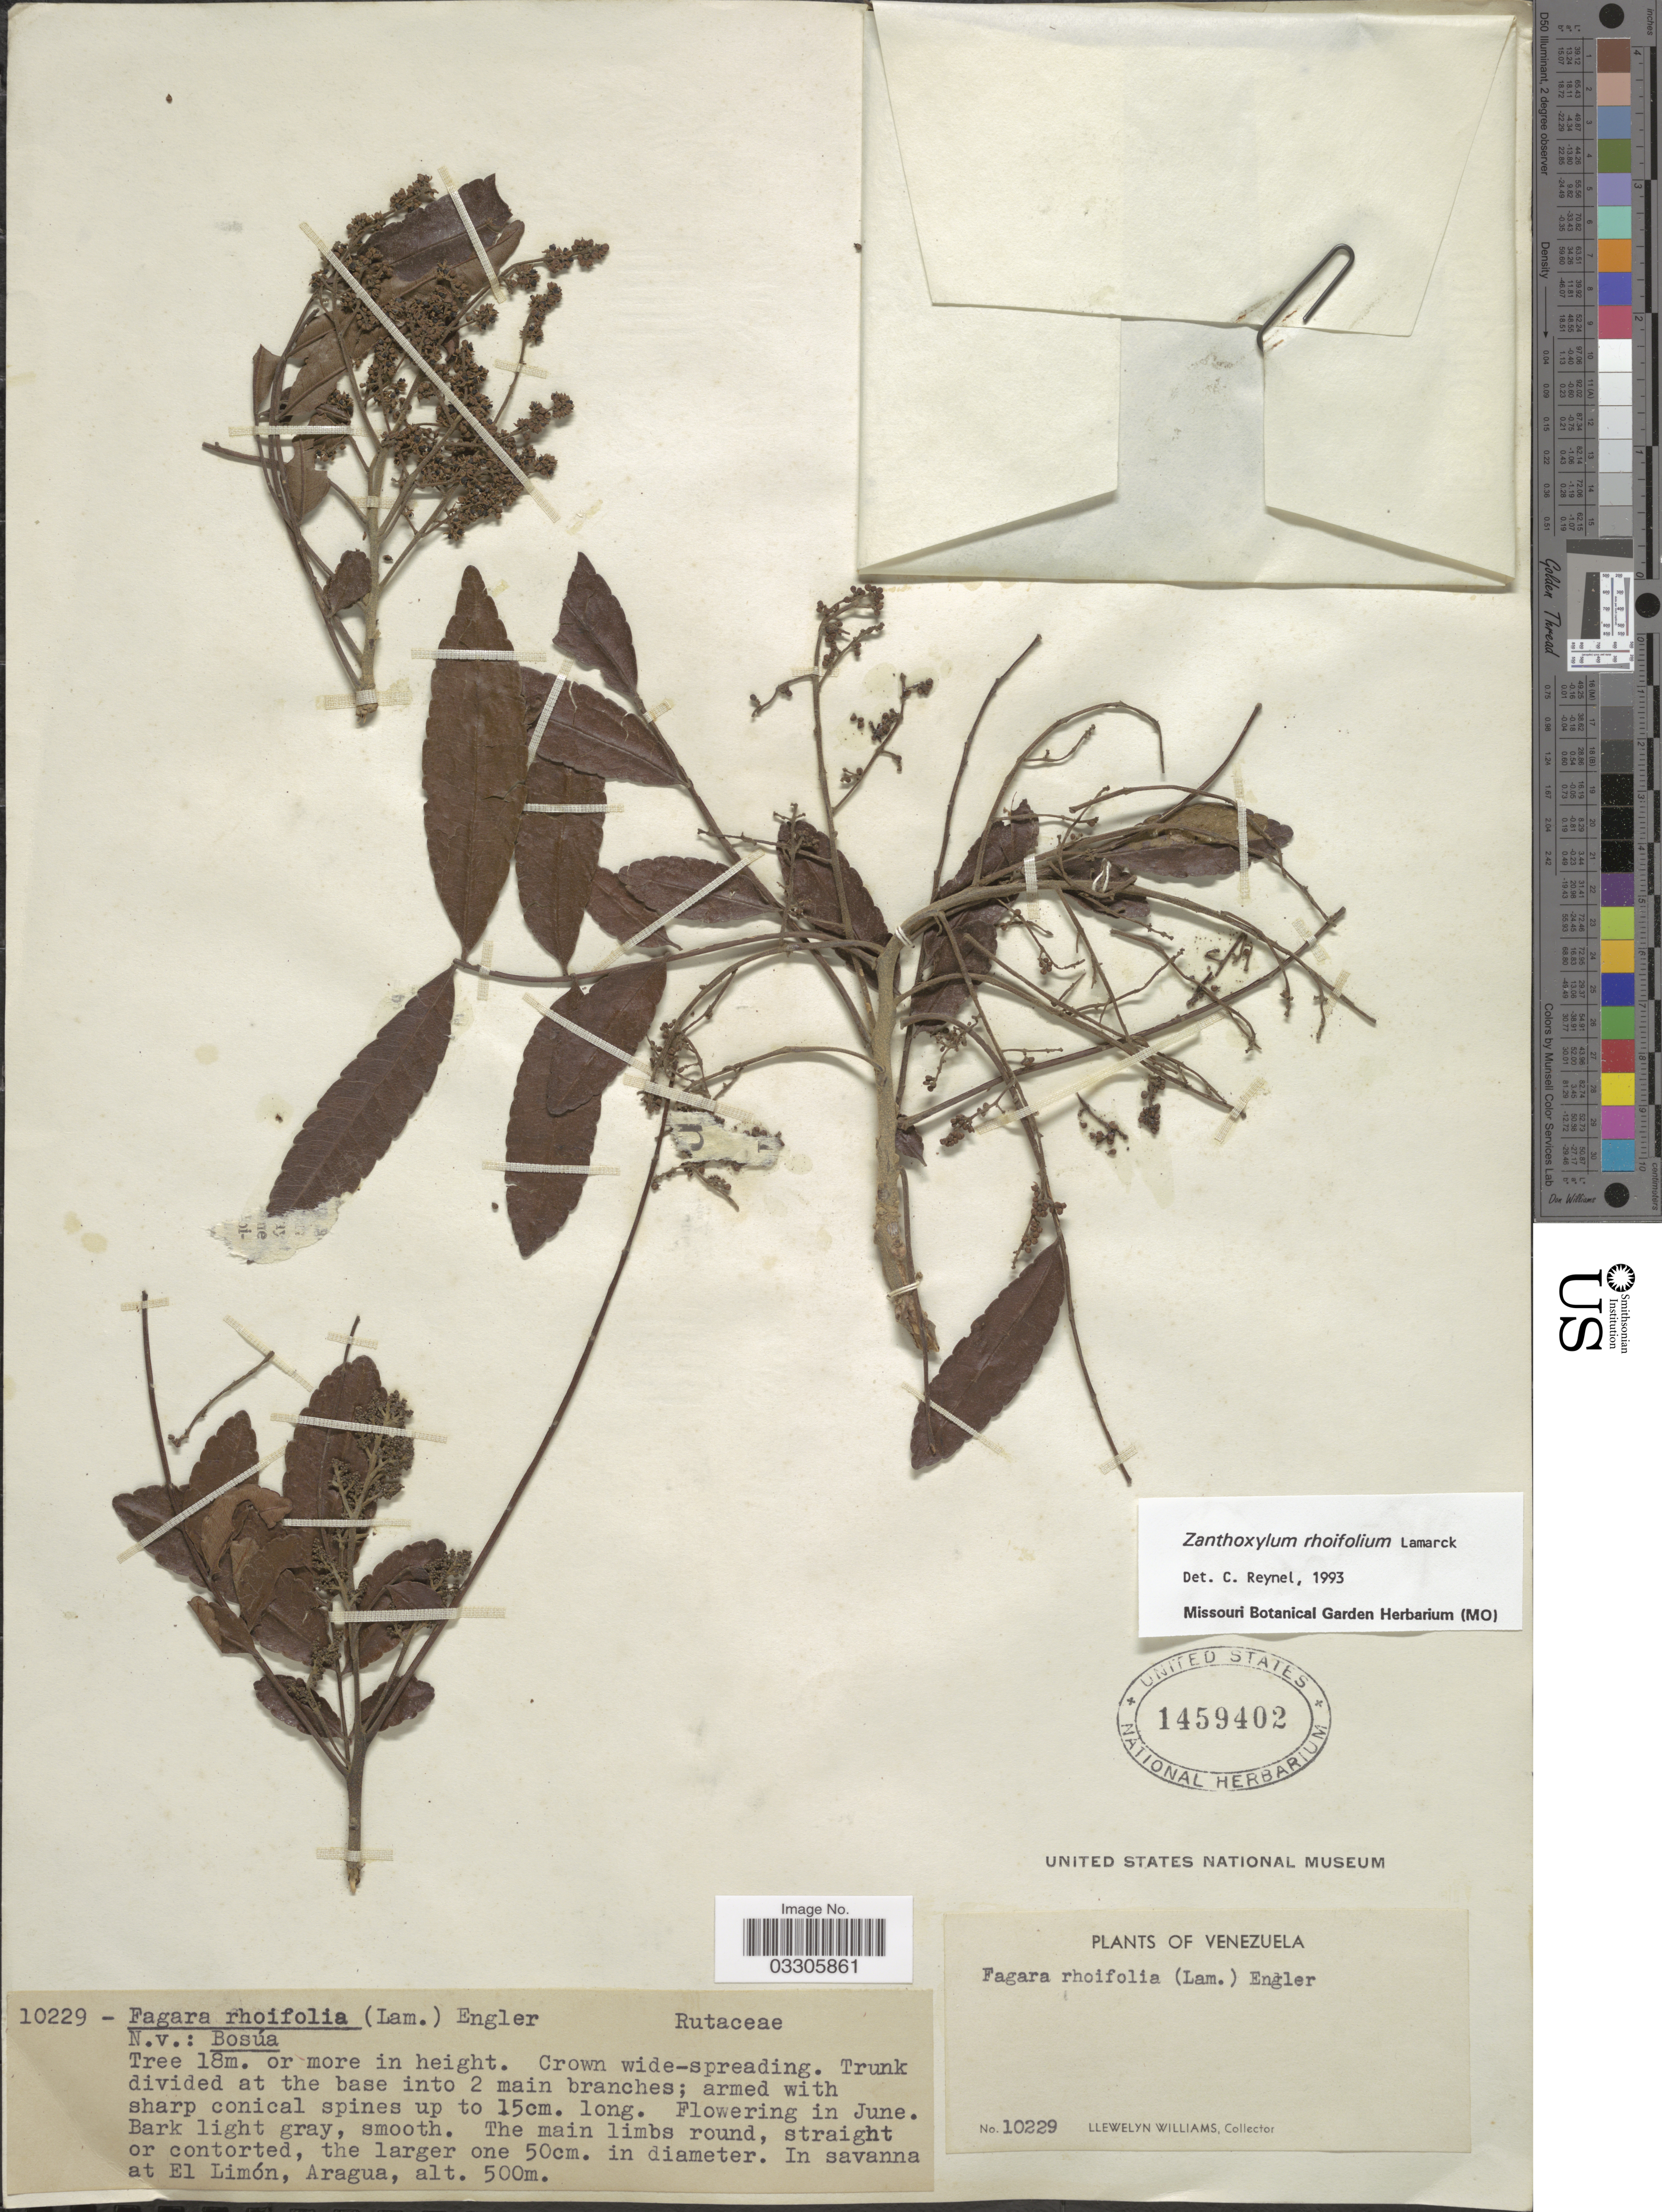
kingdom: Plantae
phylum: Tracheophyta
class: Magnoliopsida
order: Sapindales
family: Rutaceae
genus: Zanthoxylum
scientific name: Zanthoxylum rhoifolium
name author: Lam.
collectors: Ll. Williams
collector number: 10229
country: Venezuela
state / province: Aragua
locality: In savanna at El Limón.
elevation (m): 500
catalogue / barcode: US 1459402